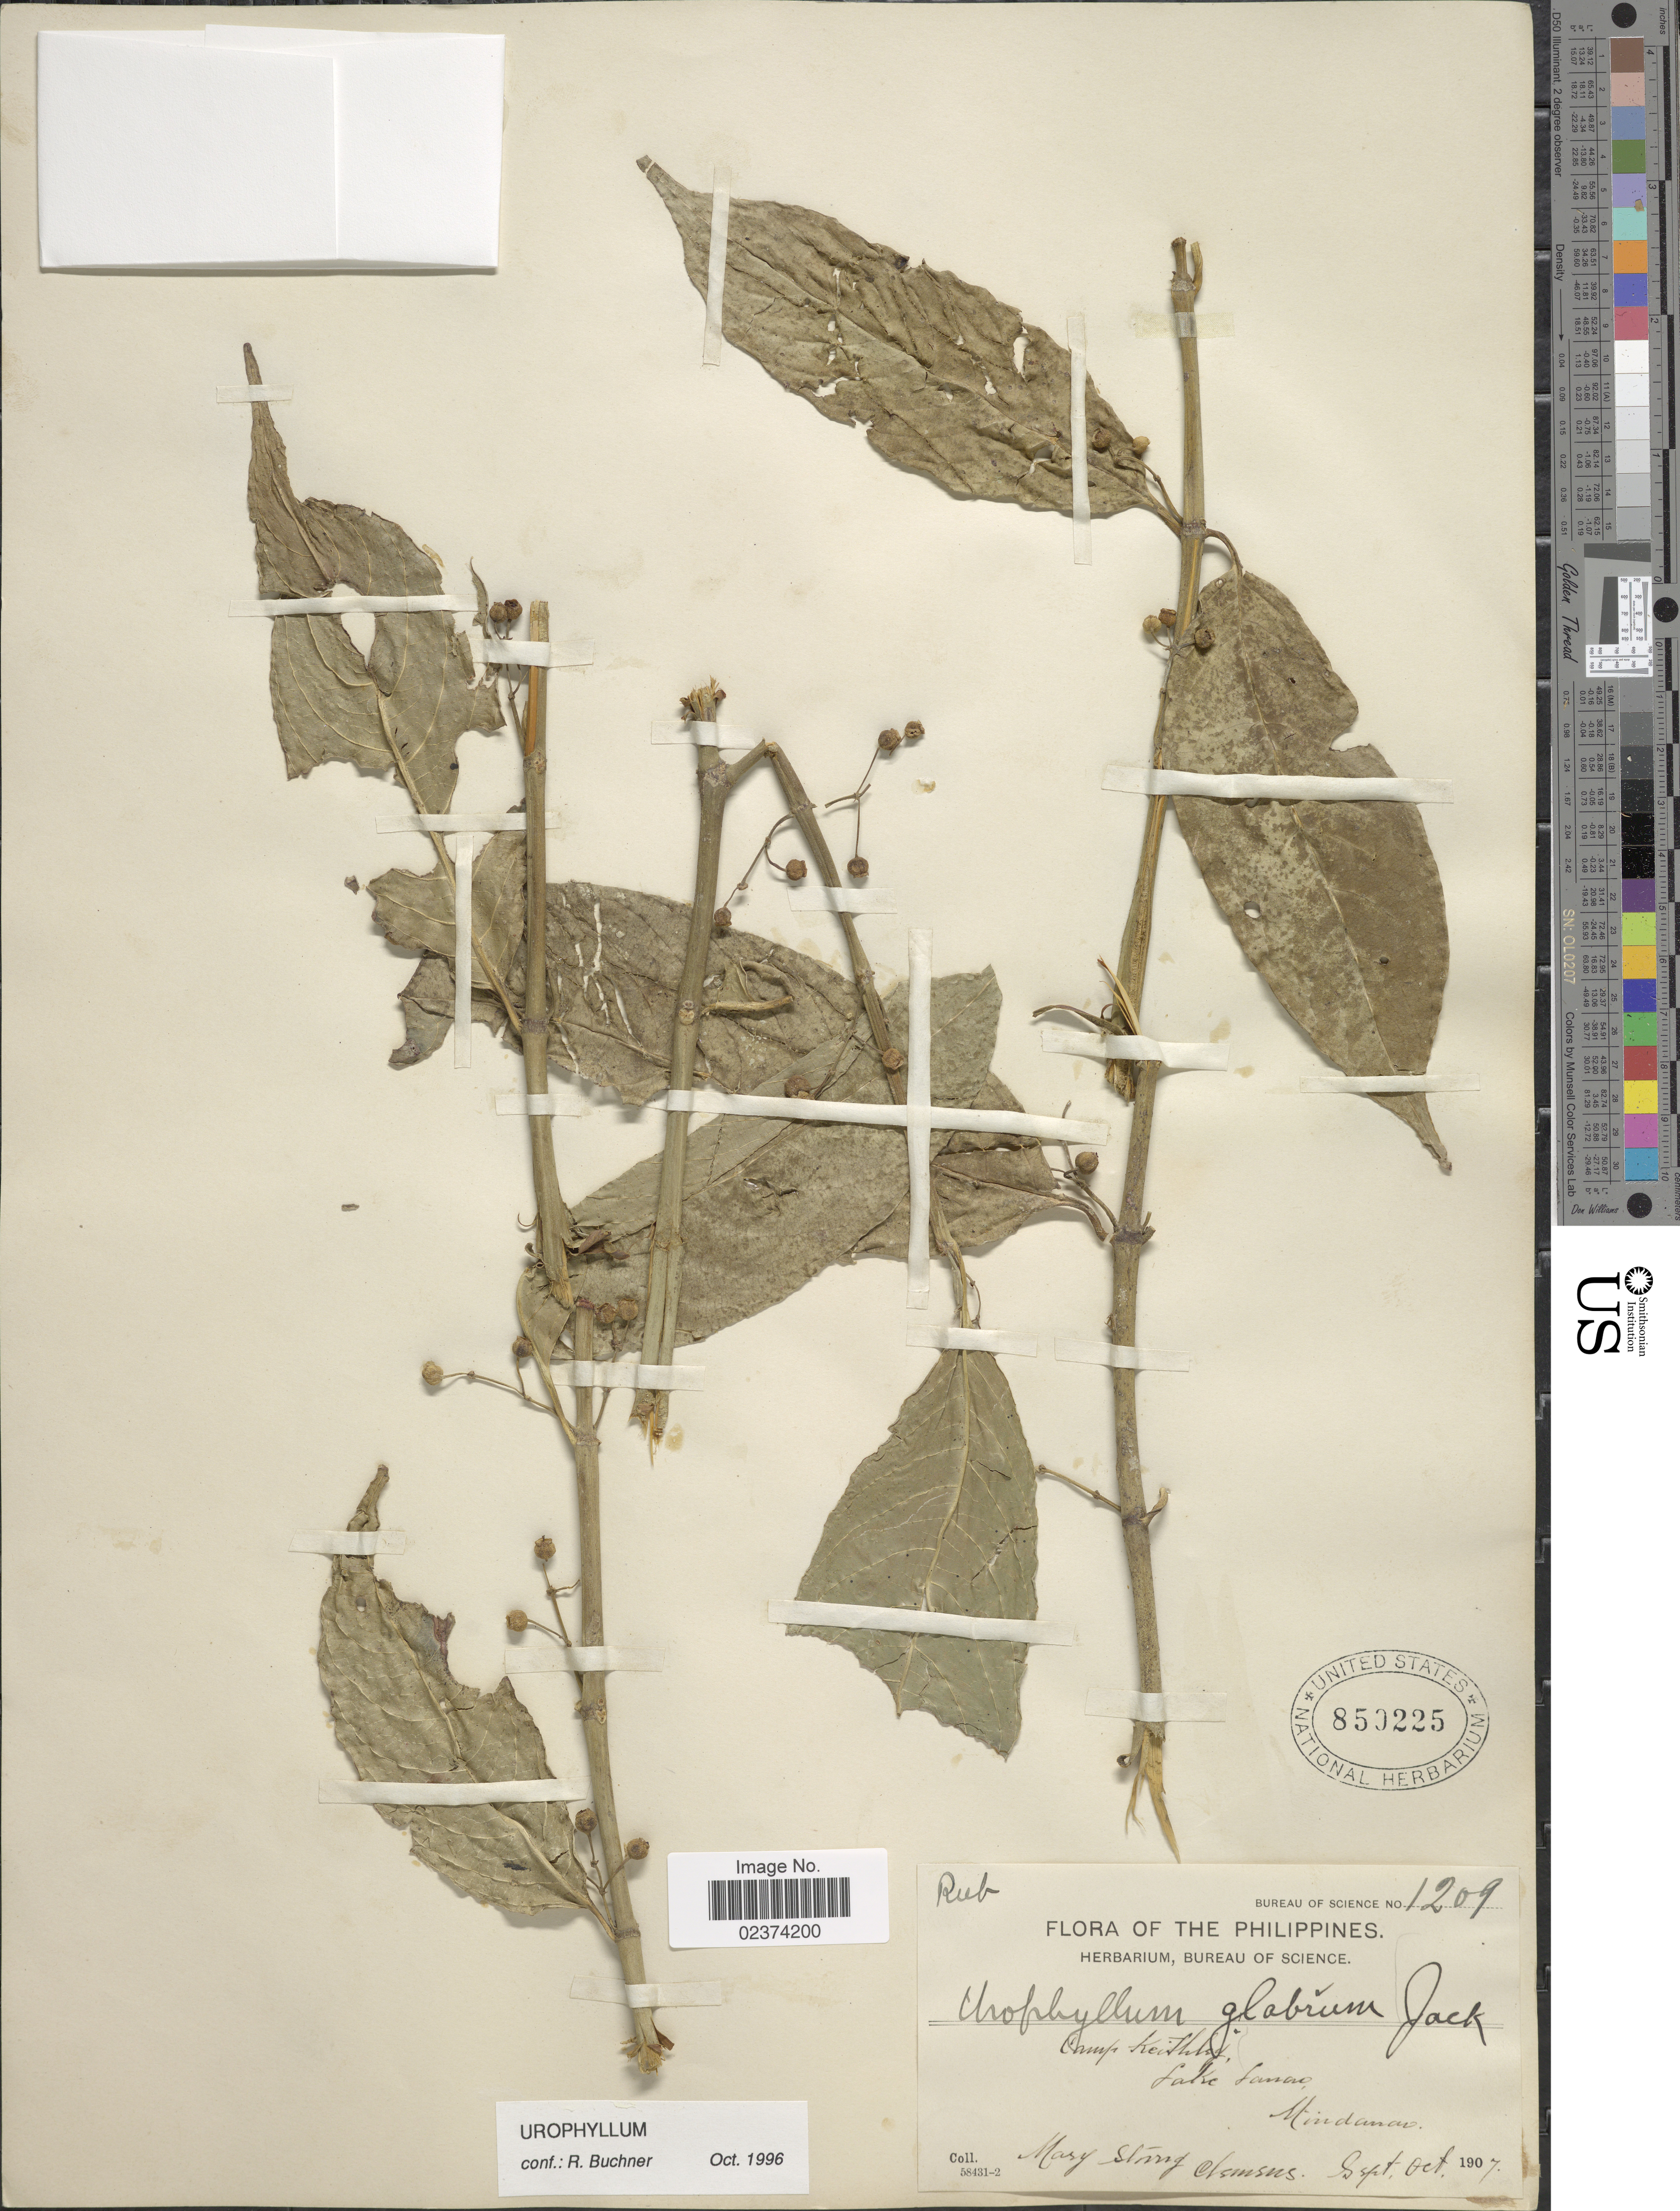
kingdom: Plantae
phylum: Tracheophyta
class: Magnoliopsida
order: Gentianales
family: Rubiaceae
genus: Urophyllum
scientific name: Urophyllum sp.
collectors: M. S. Clemens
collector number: Bureau of Science 1209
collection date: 1907-09/1907-11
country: Philippines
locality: Camp Keithley, Lake Lanao, Mindanao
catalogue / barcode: US 850225